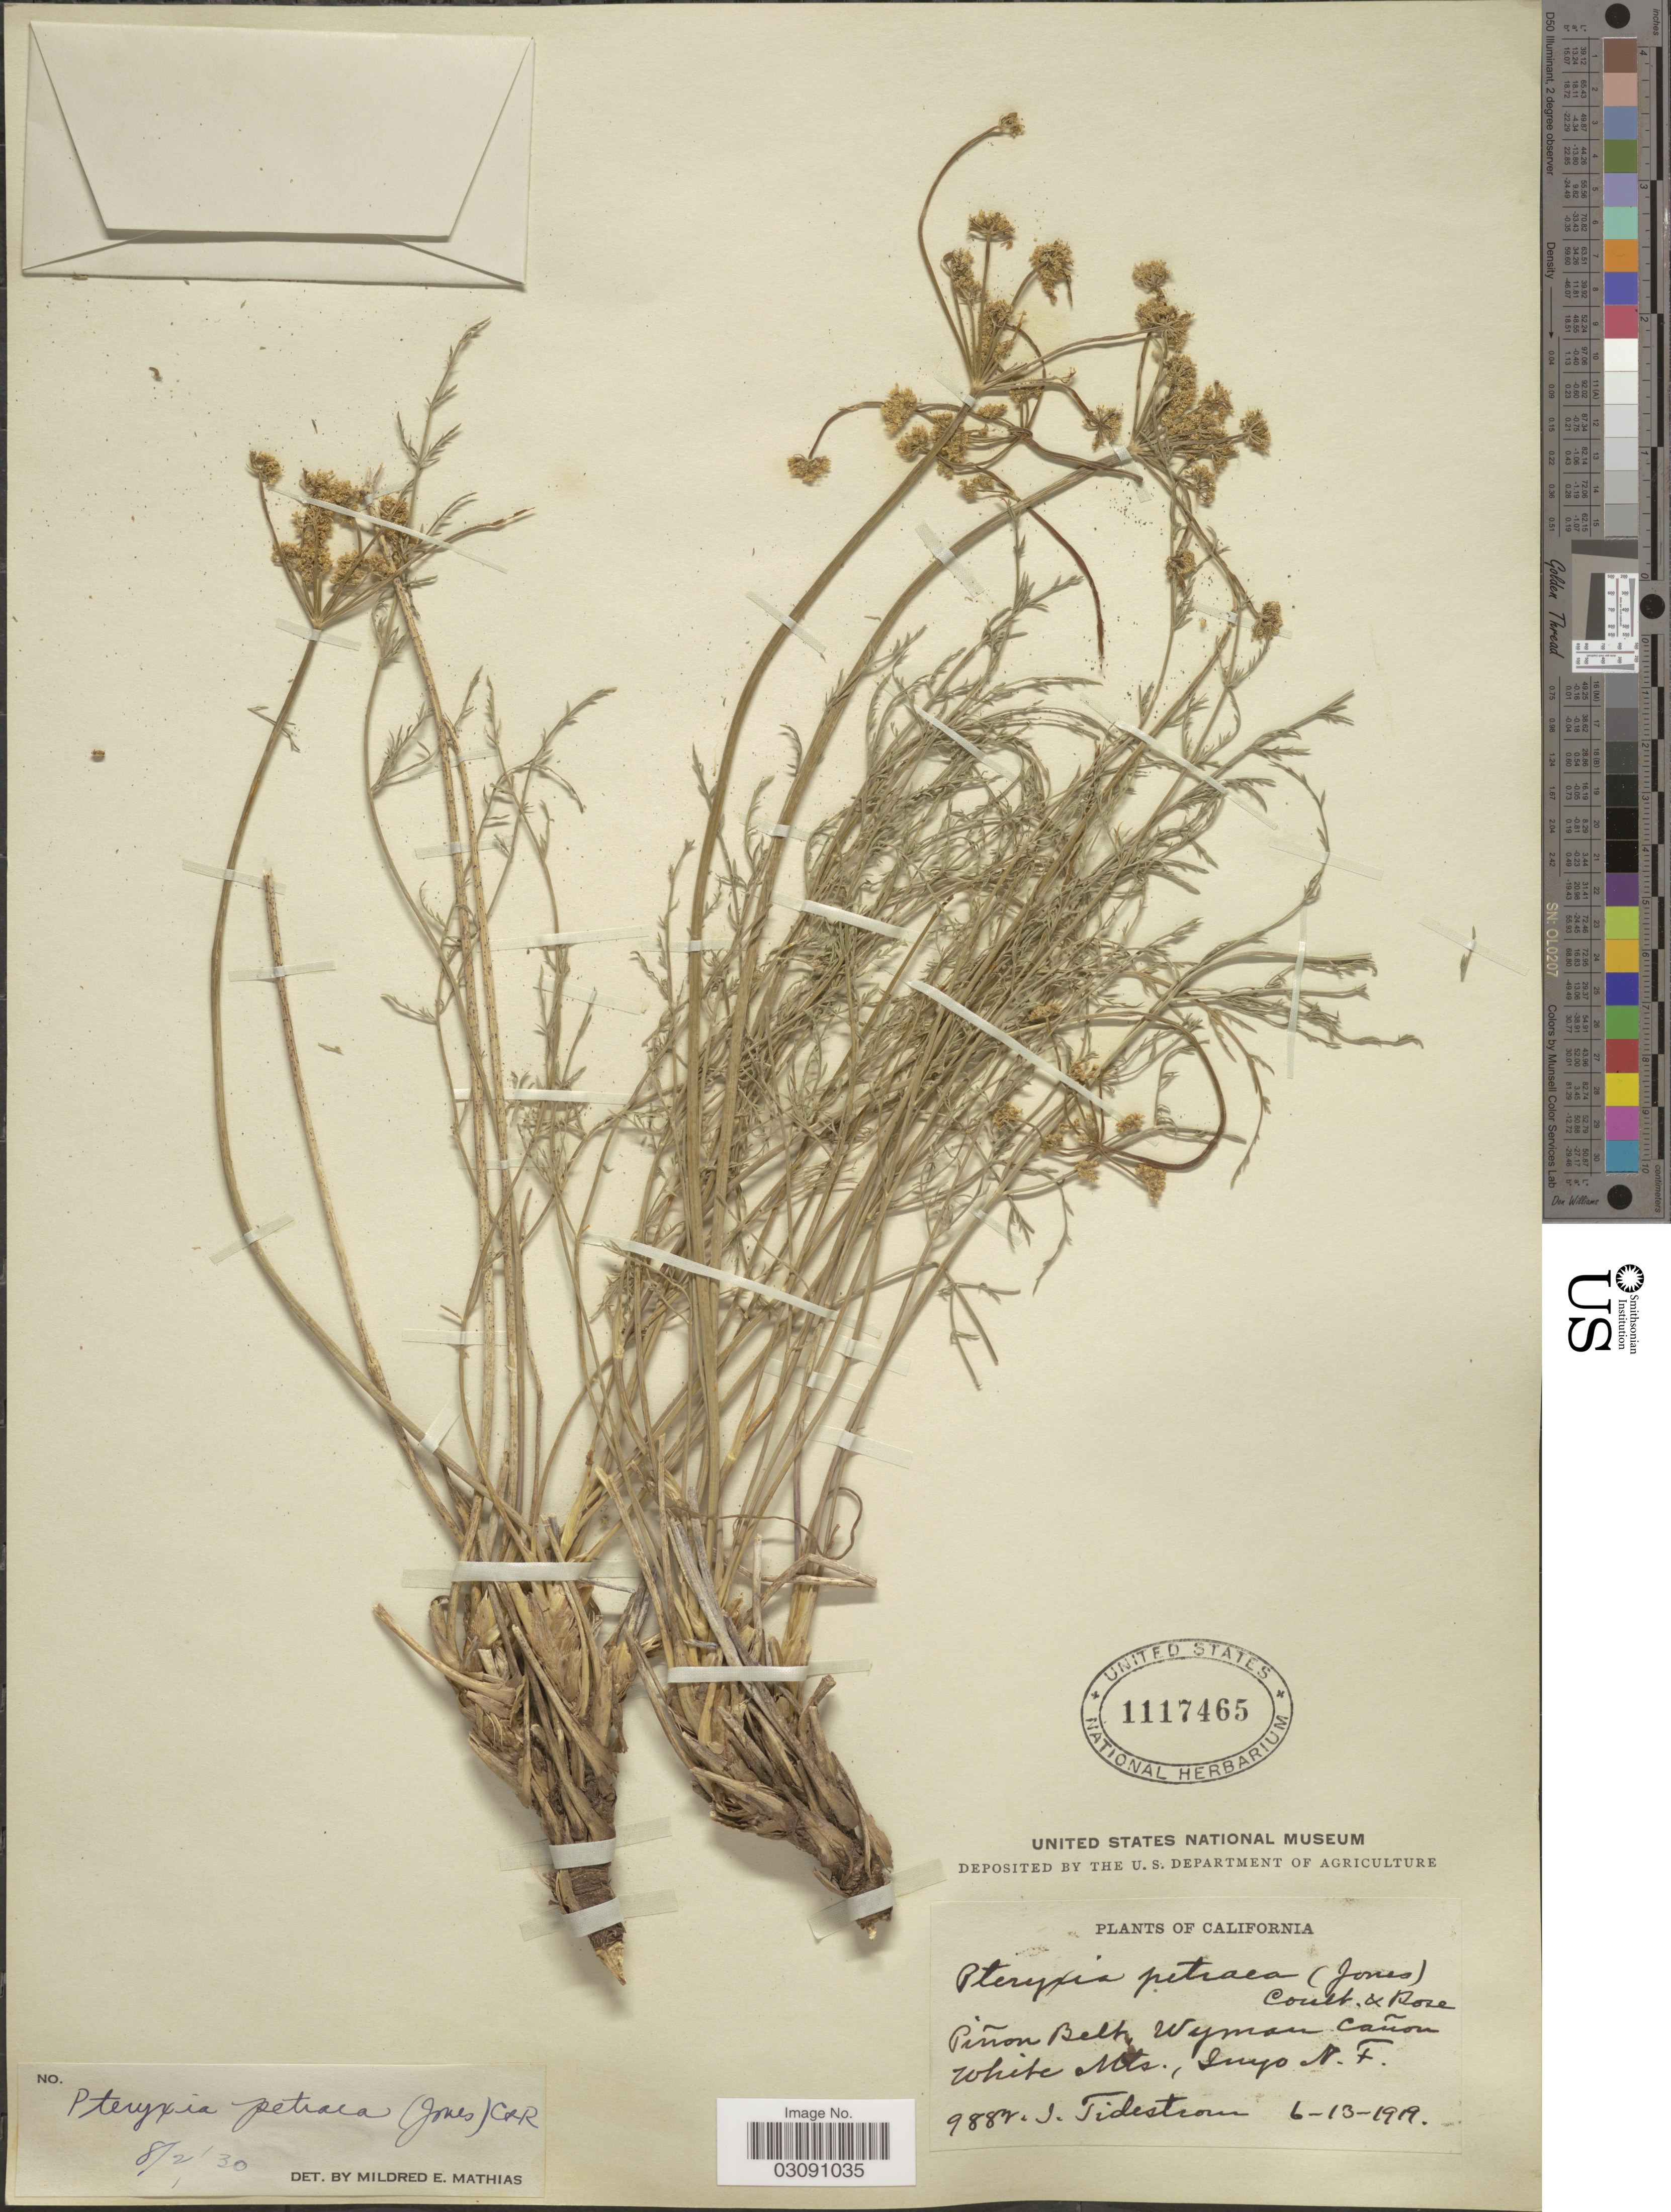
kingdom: Plantae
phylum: Tracheophyta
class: Magnoliopsida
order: Apiales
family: Apiaceae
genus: Pteryxia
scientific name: Pteryxia petraea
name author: (M.E. Jones) J.M. Coult. & Rose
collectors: J. Tidestrom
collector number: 9882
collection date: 1919-06-13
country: United States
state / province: California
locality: Piñon Belt, Wyman Cañon, White Mts., Inyo N.F.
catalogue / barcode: US 1117465